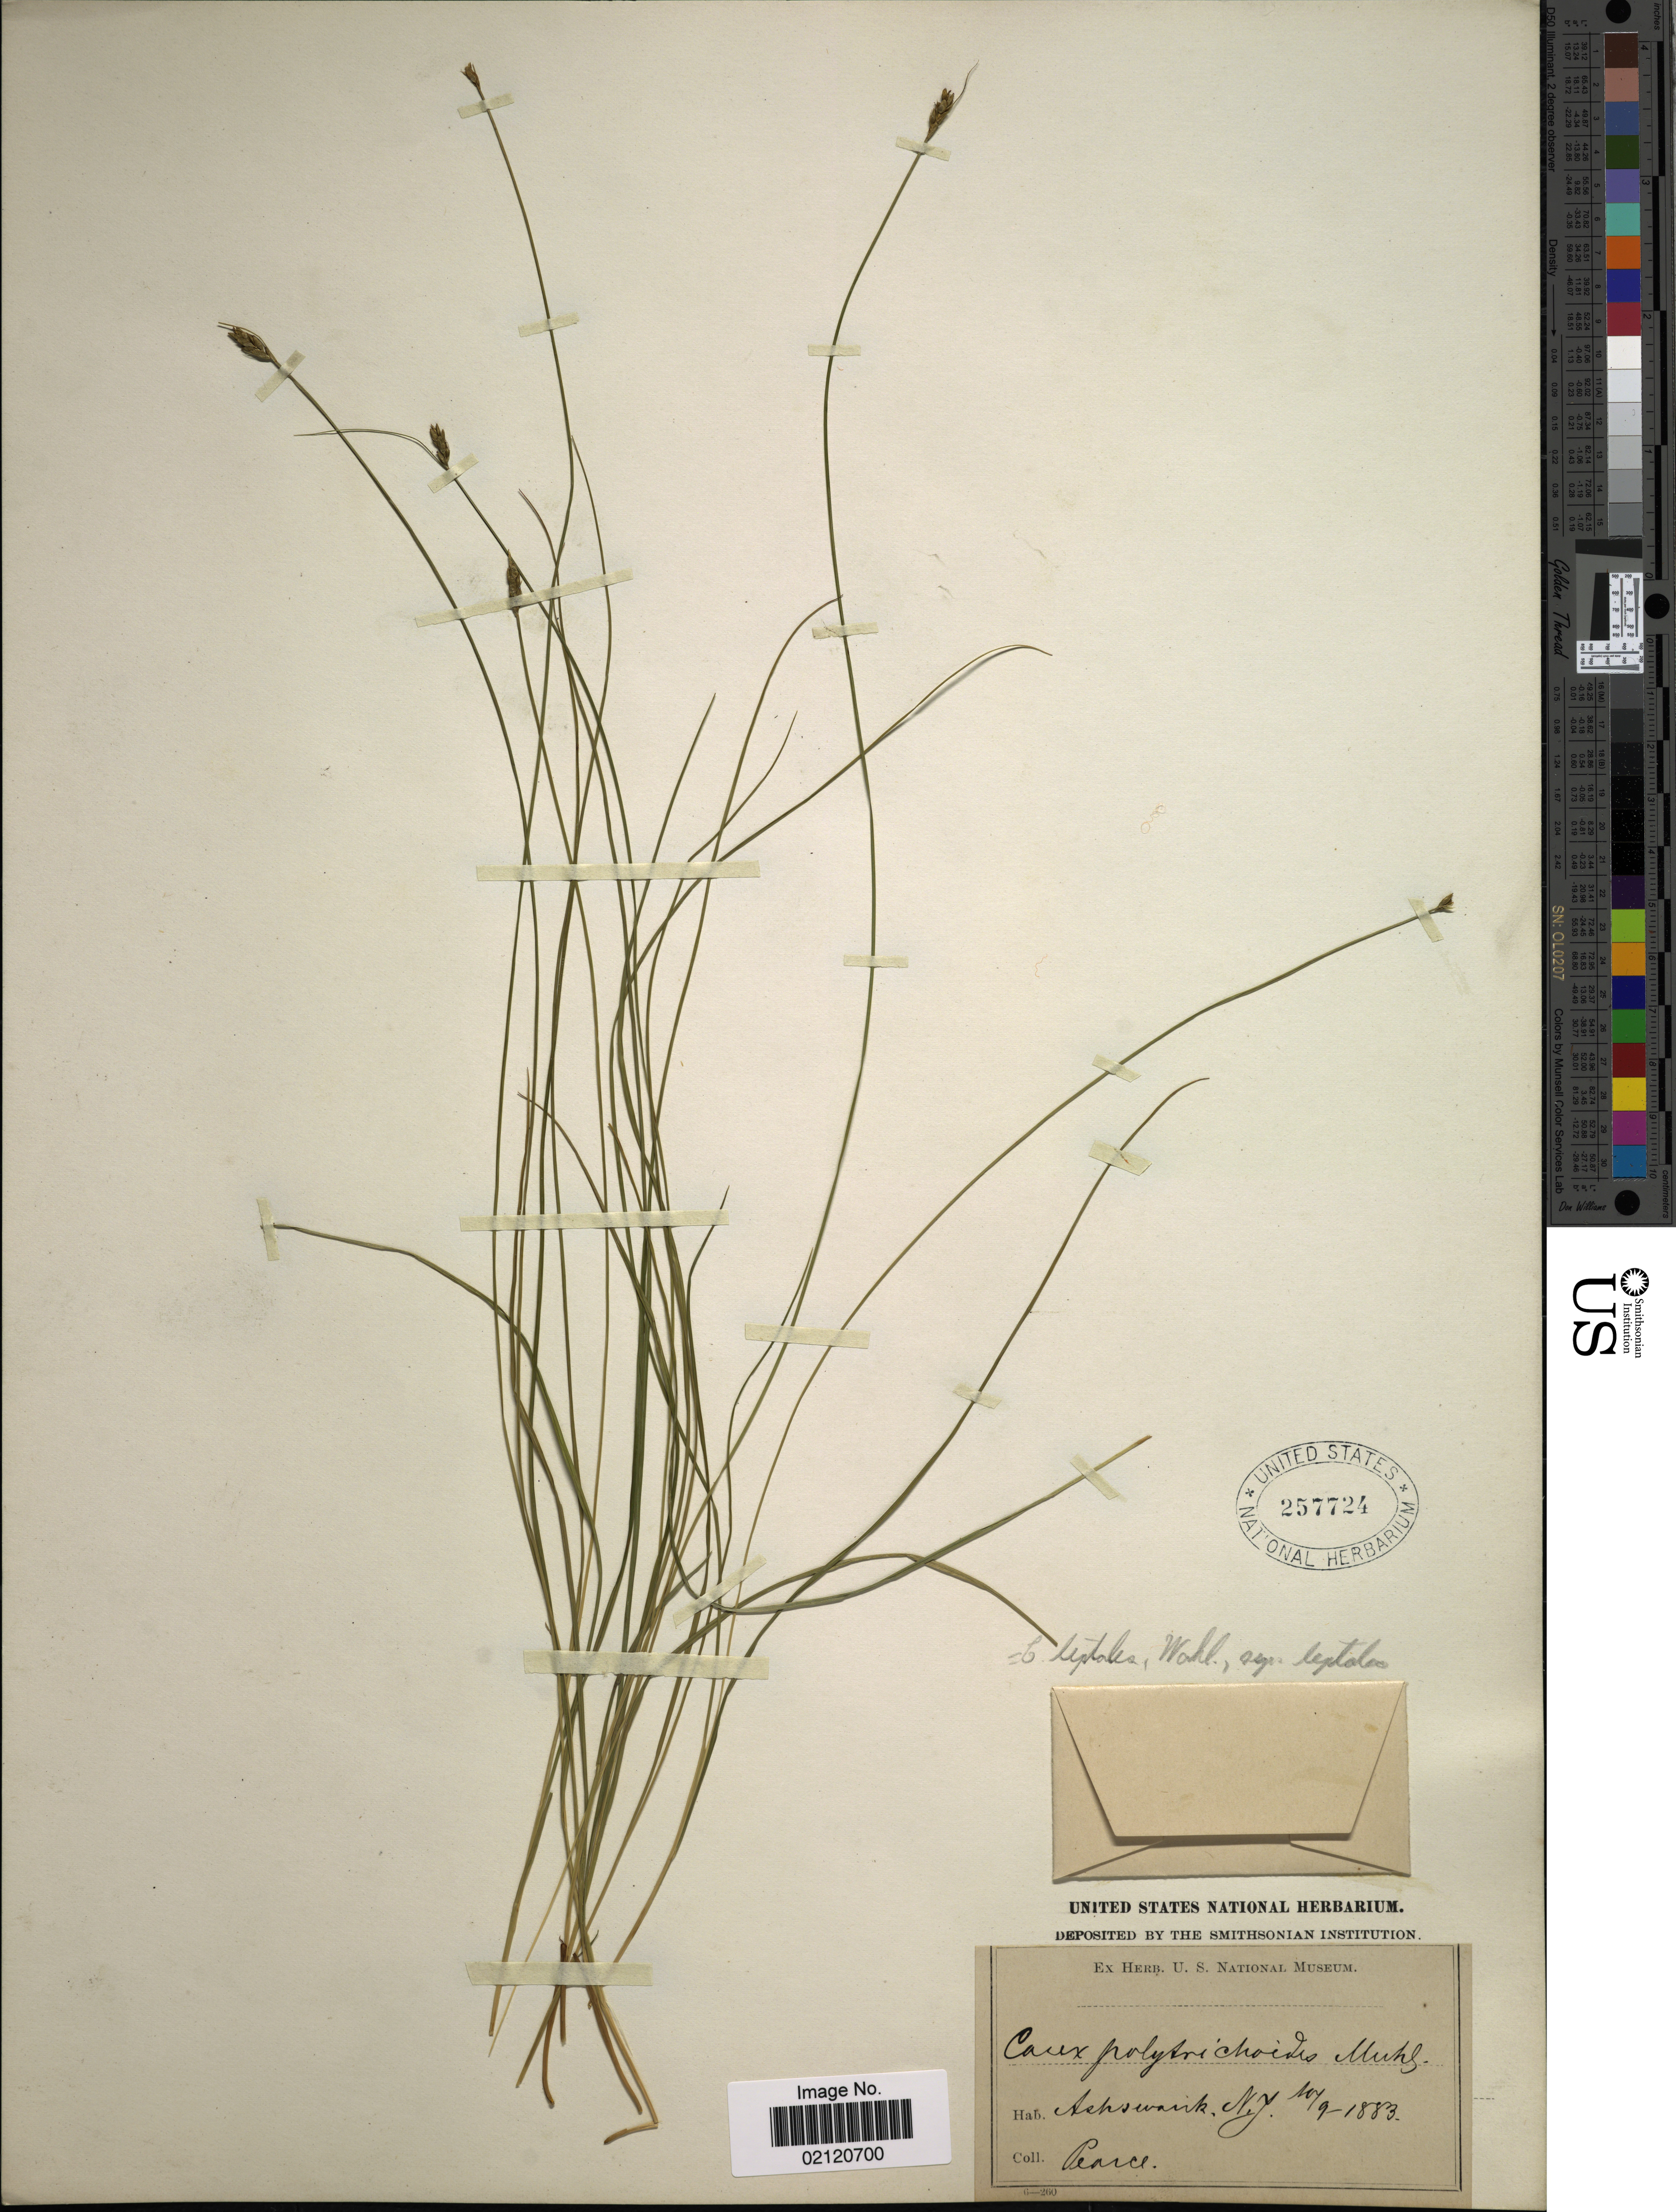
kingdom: Plantae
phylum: Tracheophyta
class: Liliopsida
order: Poales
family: Cyperaceae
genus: Carex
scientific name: Carex leptalea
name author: Wahlenb.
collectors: -. Pearce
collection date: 1883-05-09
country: United States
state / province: New York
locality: Ashswank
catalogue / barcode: US 257724